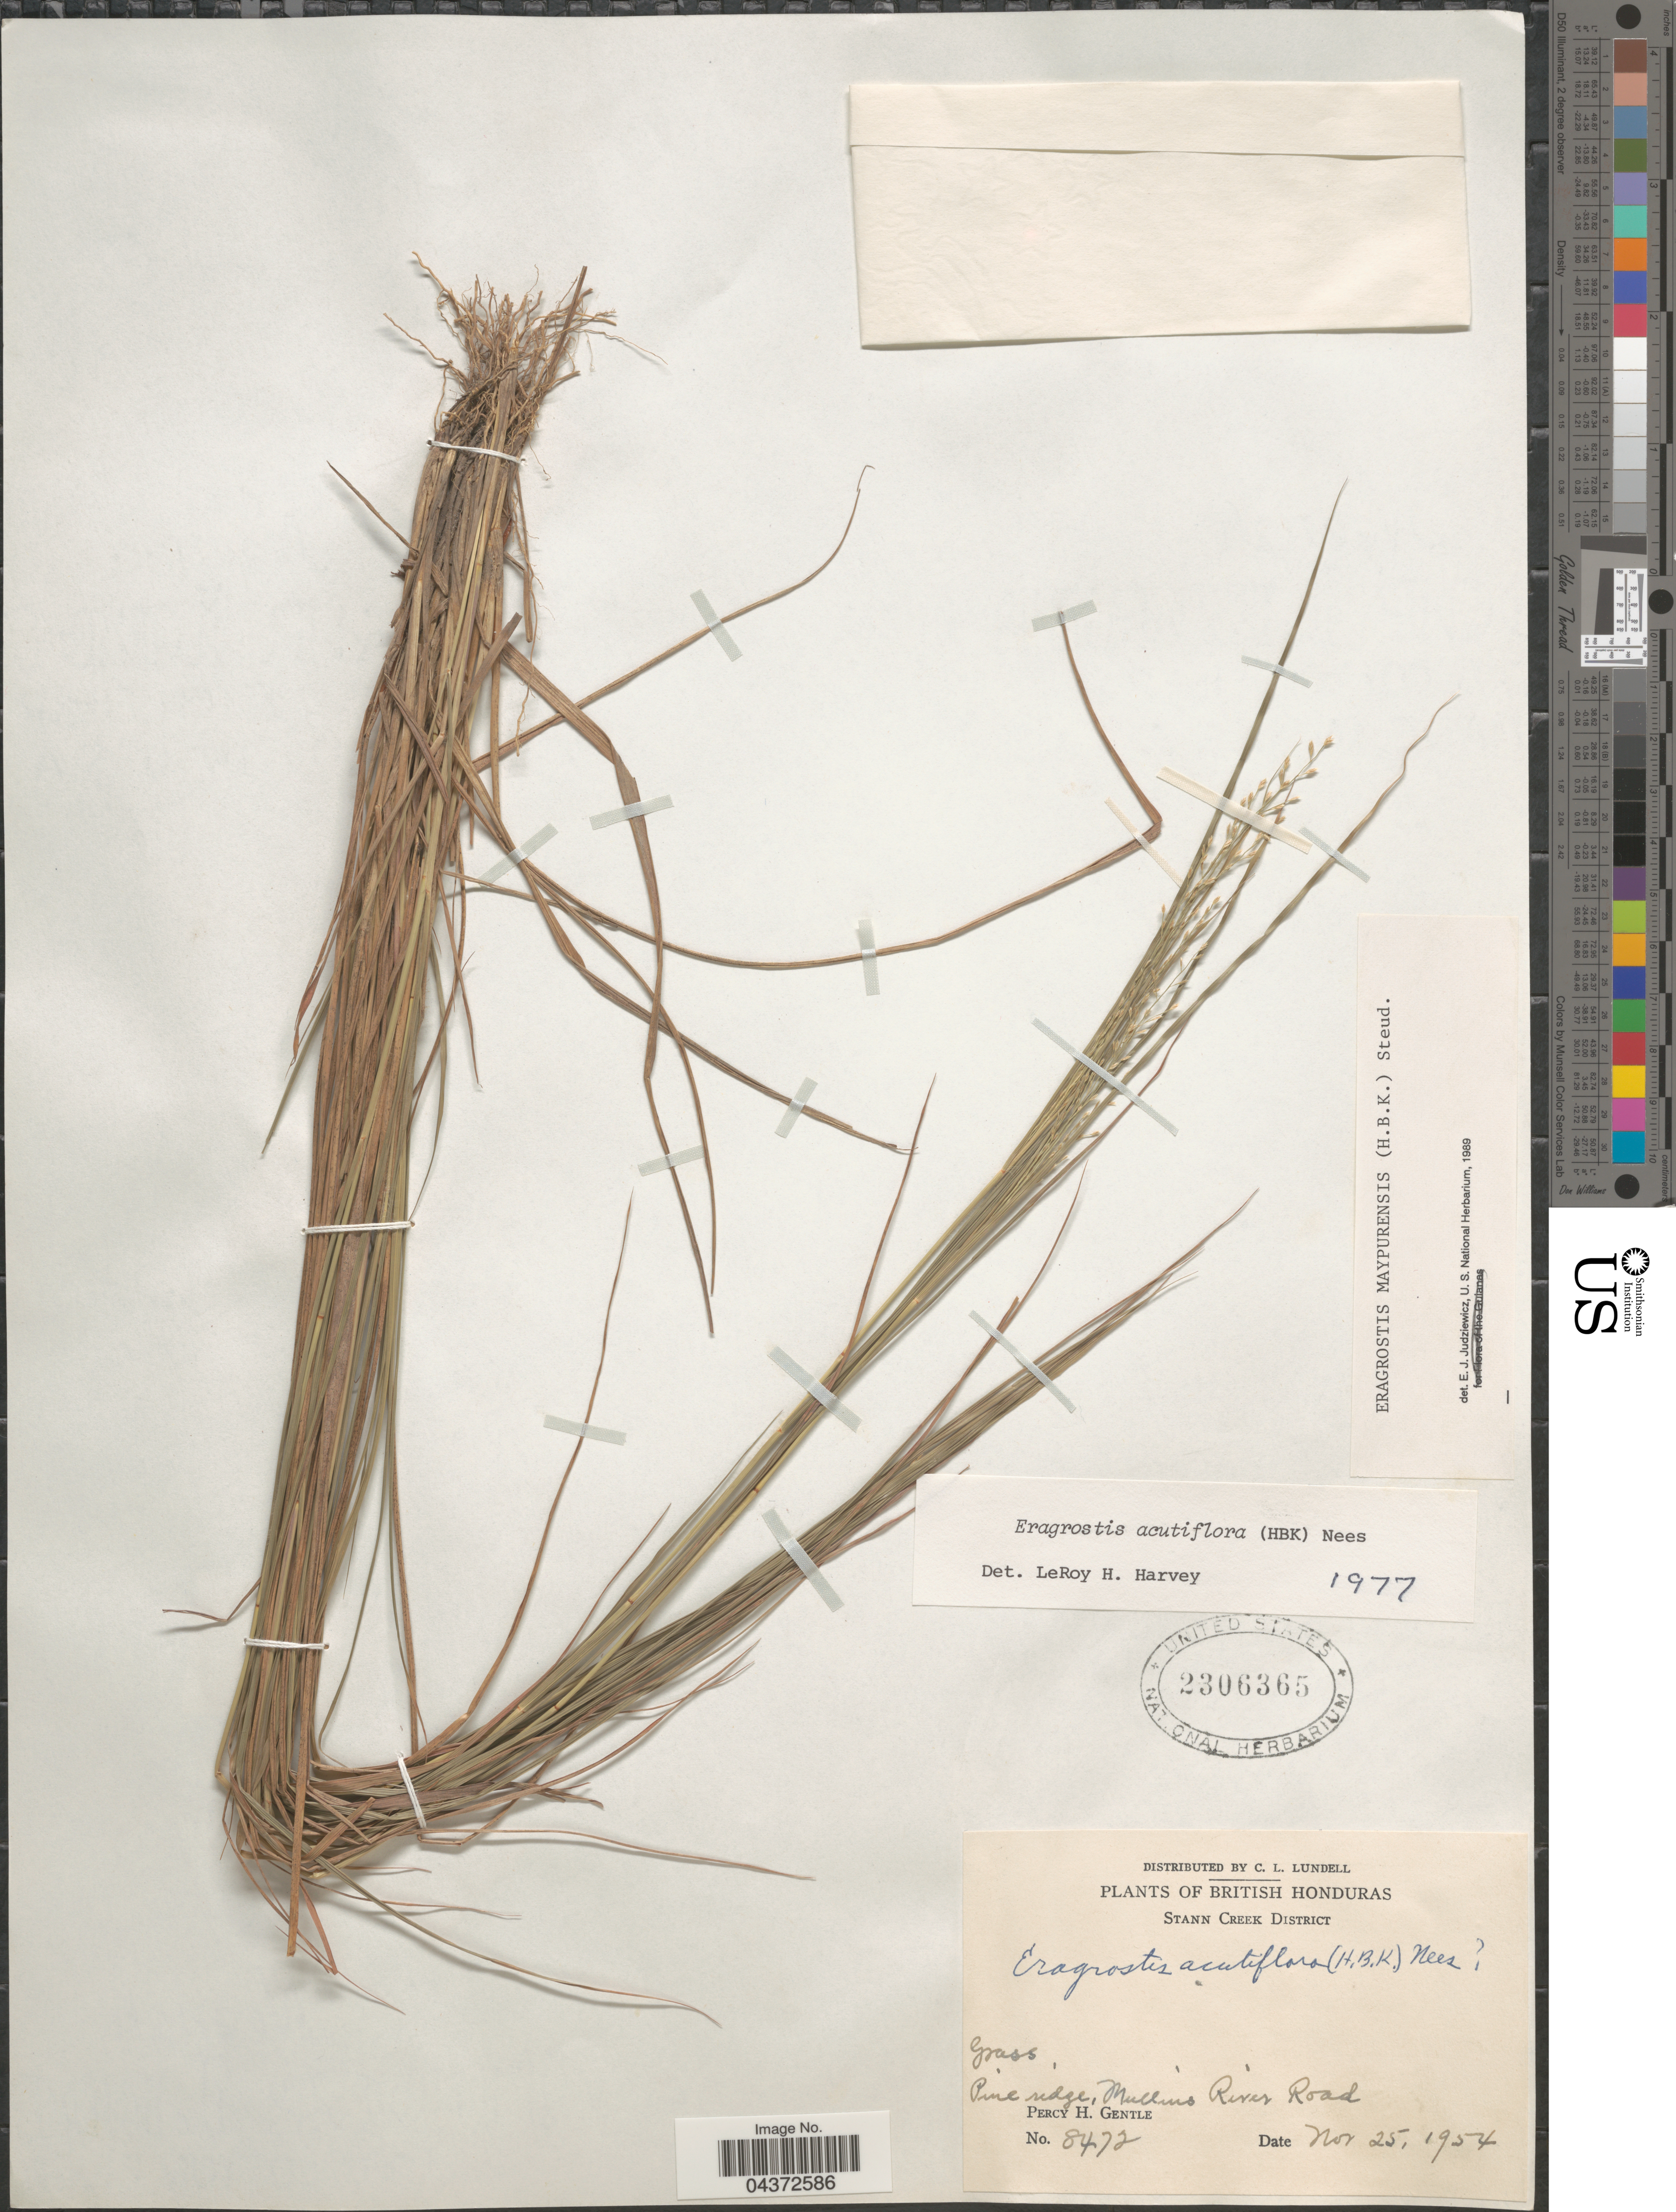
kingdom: Plantae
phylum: Tracheophyta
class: Liliopsida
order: Poales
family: Poaceae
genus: Eragrostis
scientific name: Eragrostis maypurensis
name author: (Kunth) Steud.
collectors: P. H. Gentle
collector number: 8472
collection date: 1954-11-25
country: Belize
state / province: Stann Creek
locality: British Honduras. Stann Creek District. Pine ridge, Mullins River Road.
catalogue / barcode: US 2306365